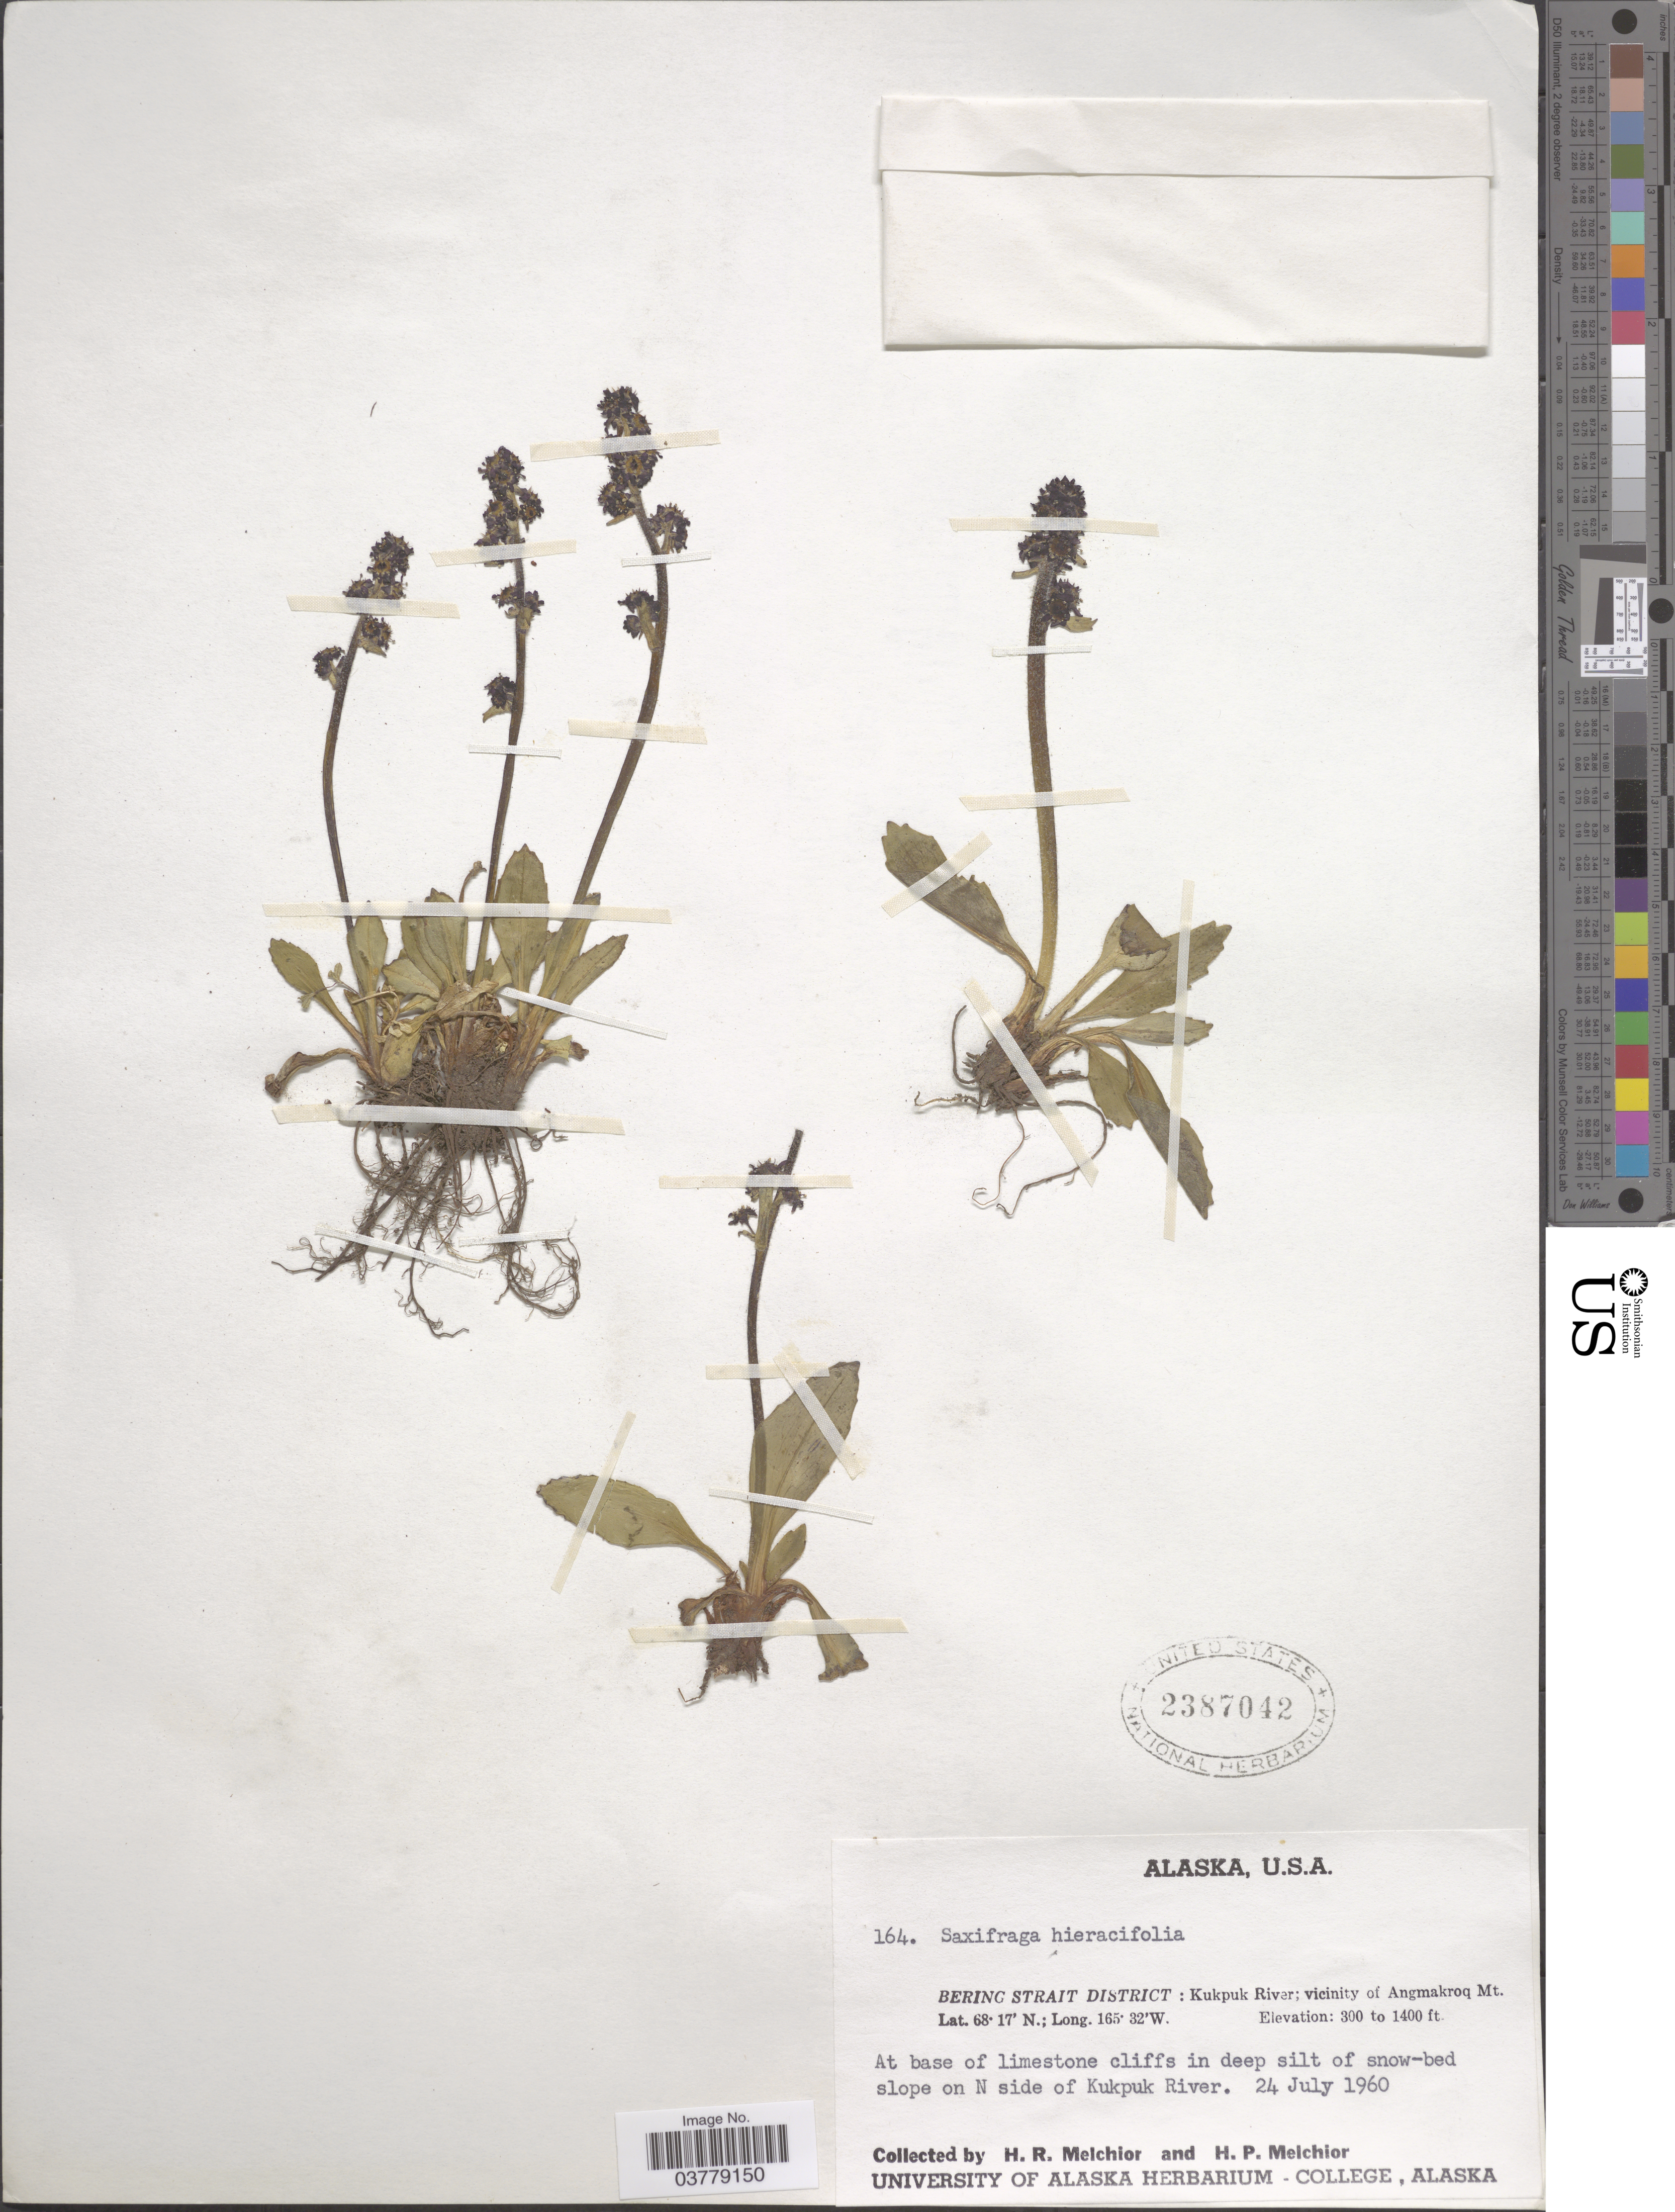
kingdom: Plantae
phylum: Tracheophyta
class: Magnoliopsida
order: Saxifragales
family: Saxifragaceae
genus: Micranthes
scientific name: Micranthes hieraciifolia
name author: (Waldst. & Kit. ex Willd.) Haw.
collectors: H. R. Melchior & H. P. Melchior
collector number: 164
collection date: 1960-07-24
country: United States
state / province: Alaska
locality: Bering Strait District: Kukpuk River; vicinity of Angmakroq Mt. At base of limestone cliffs in deep silt of snow-bed slope on N side of Kukpuk River.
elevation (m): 91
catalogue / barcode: US 2387042